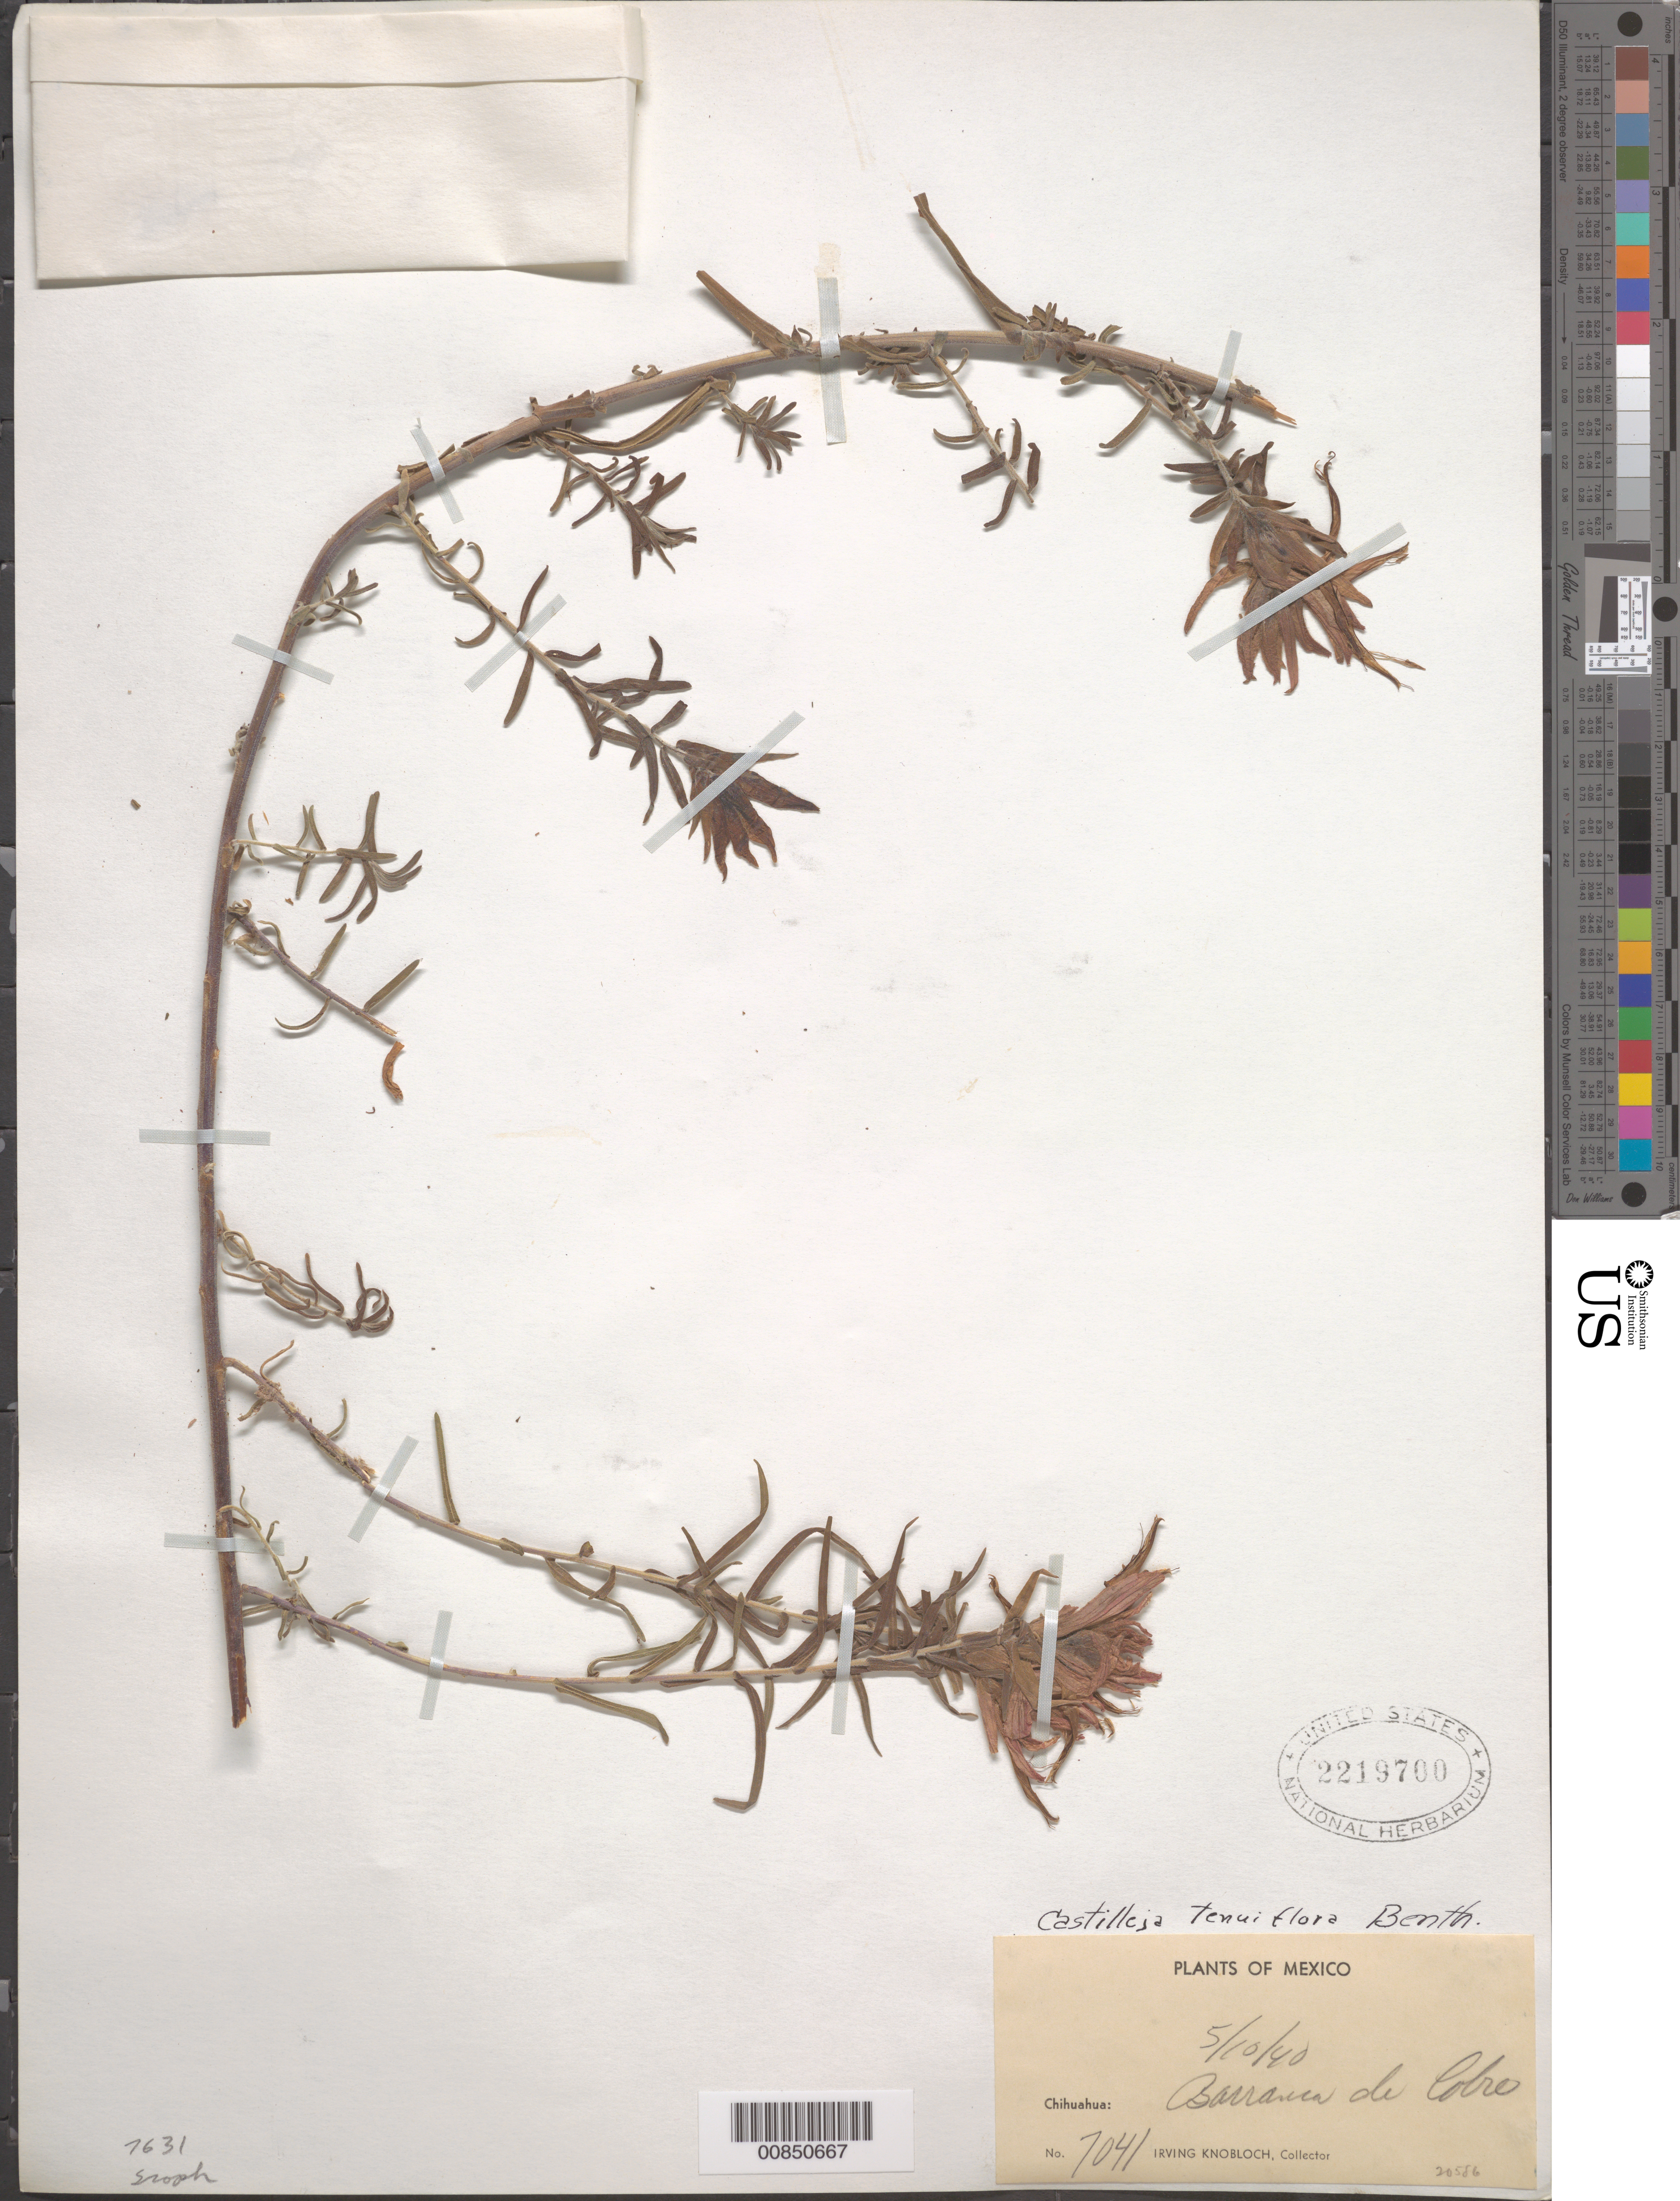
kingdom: Plantae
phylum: Tracheophyta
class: Magnoliopsida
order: Lamiales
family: Orobanchaceae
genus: Castilleja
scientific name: Castilleja tenuiflora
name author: Benth.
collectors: I. W. Knobloch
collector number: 7041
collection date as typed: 10 May 1940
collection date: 1940-05-10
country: Mexico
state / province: Chihuahua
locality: Barranca del Cobre.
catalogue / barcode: US 2219700